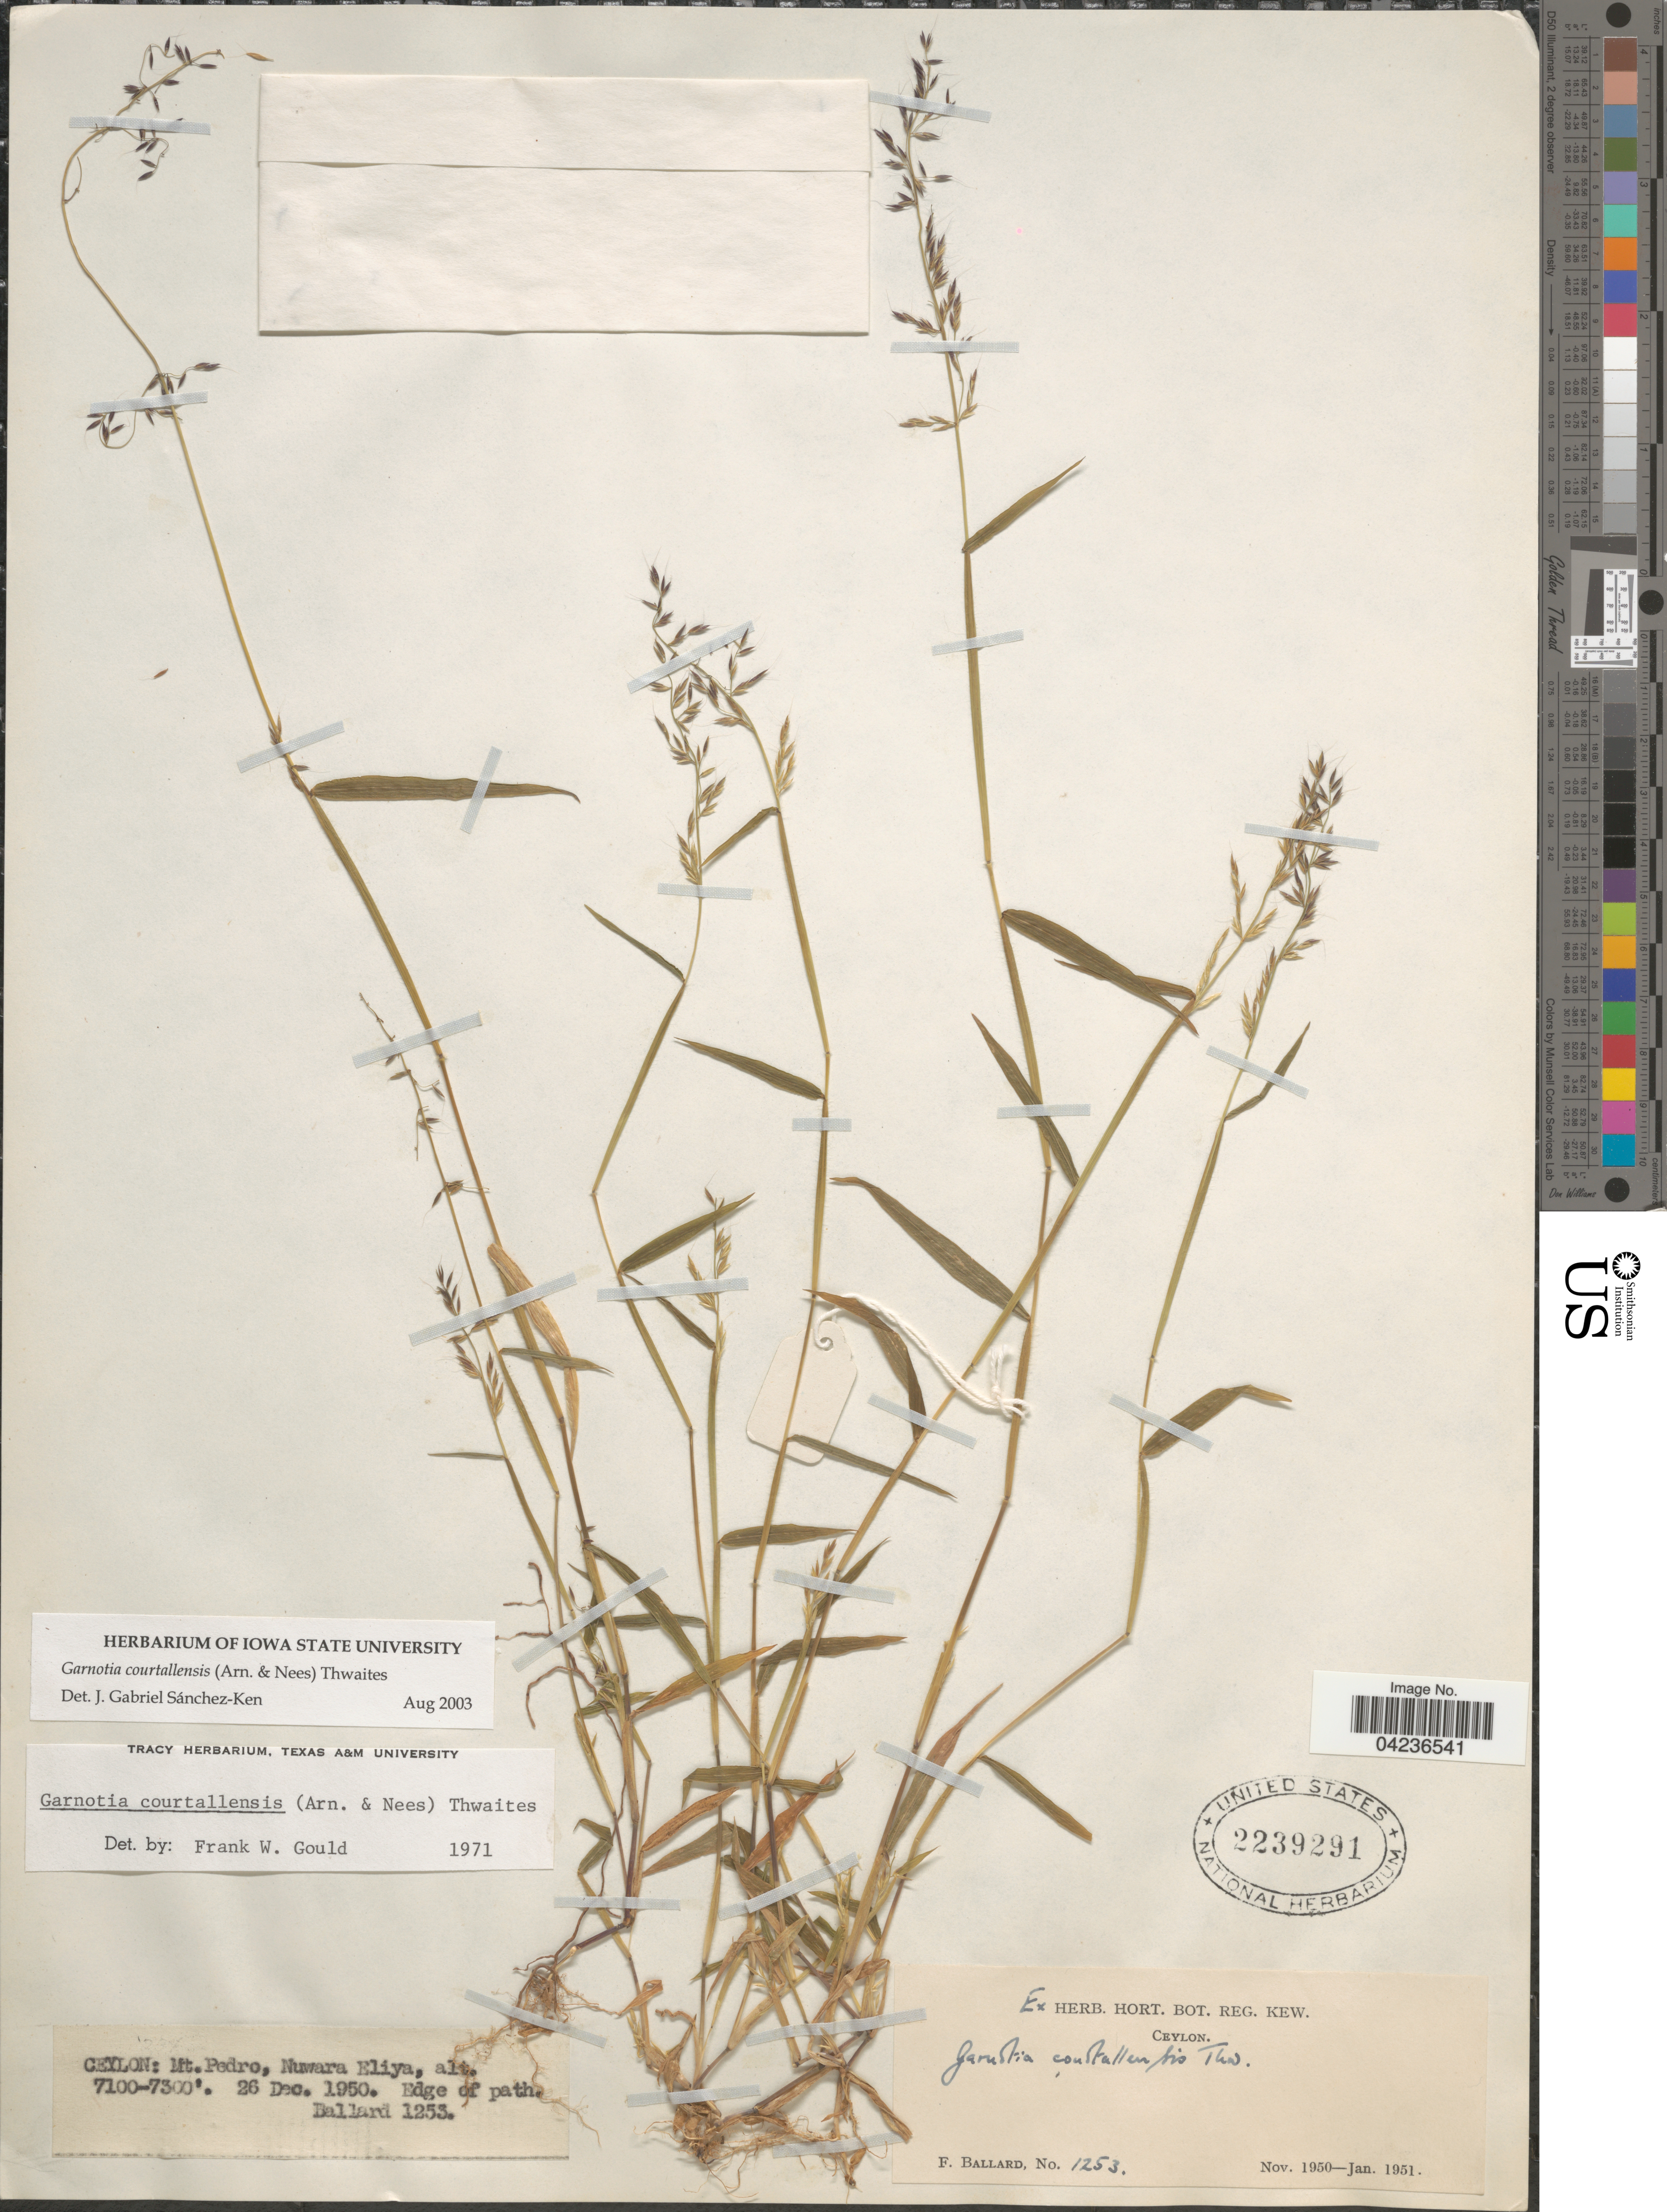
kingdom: Plantae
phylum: Tracheophyta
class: Liliopsida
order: Poales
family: Poaceae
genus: Garnotia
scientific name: Garnotia courtallensis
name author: Thwaites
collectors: F. Ballard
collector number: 1253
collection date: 1950-12-26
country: Sri Lanka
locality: Ceylon: Mt. Pedro, Nuwara Eliya. Edge of path.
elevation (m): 2164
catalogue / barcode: US 2239291